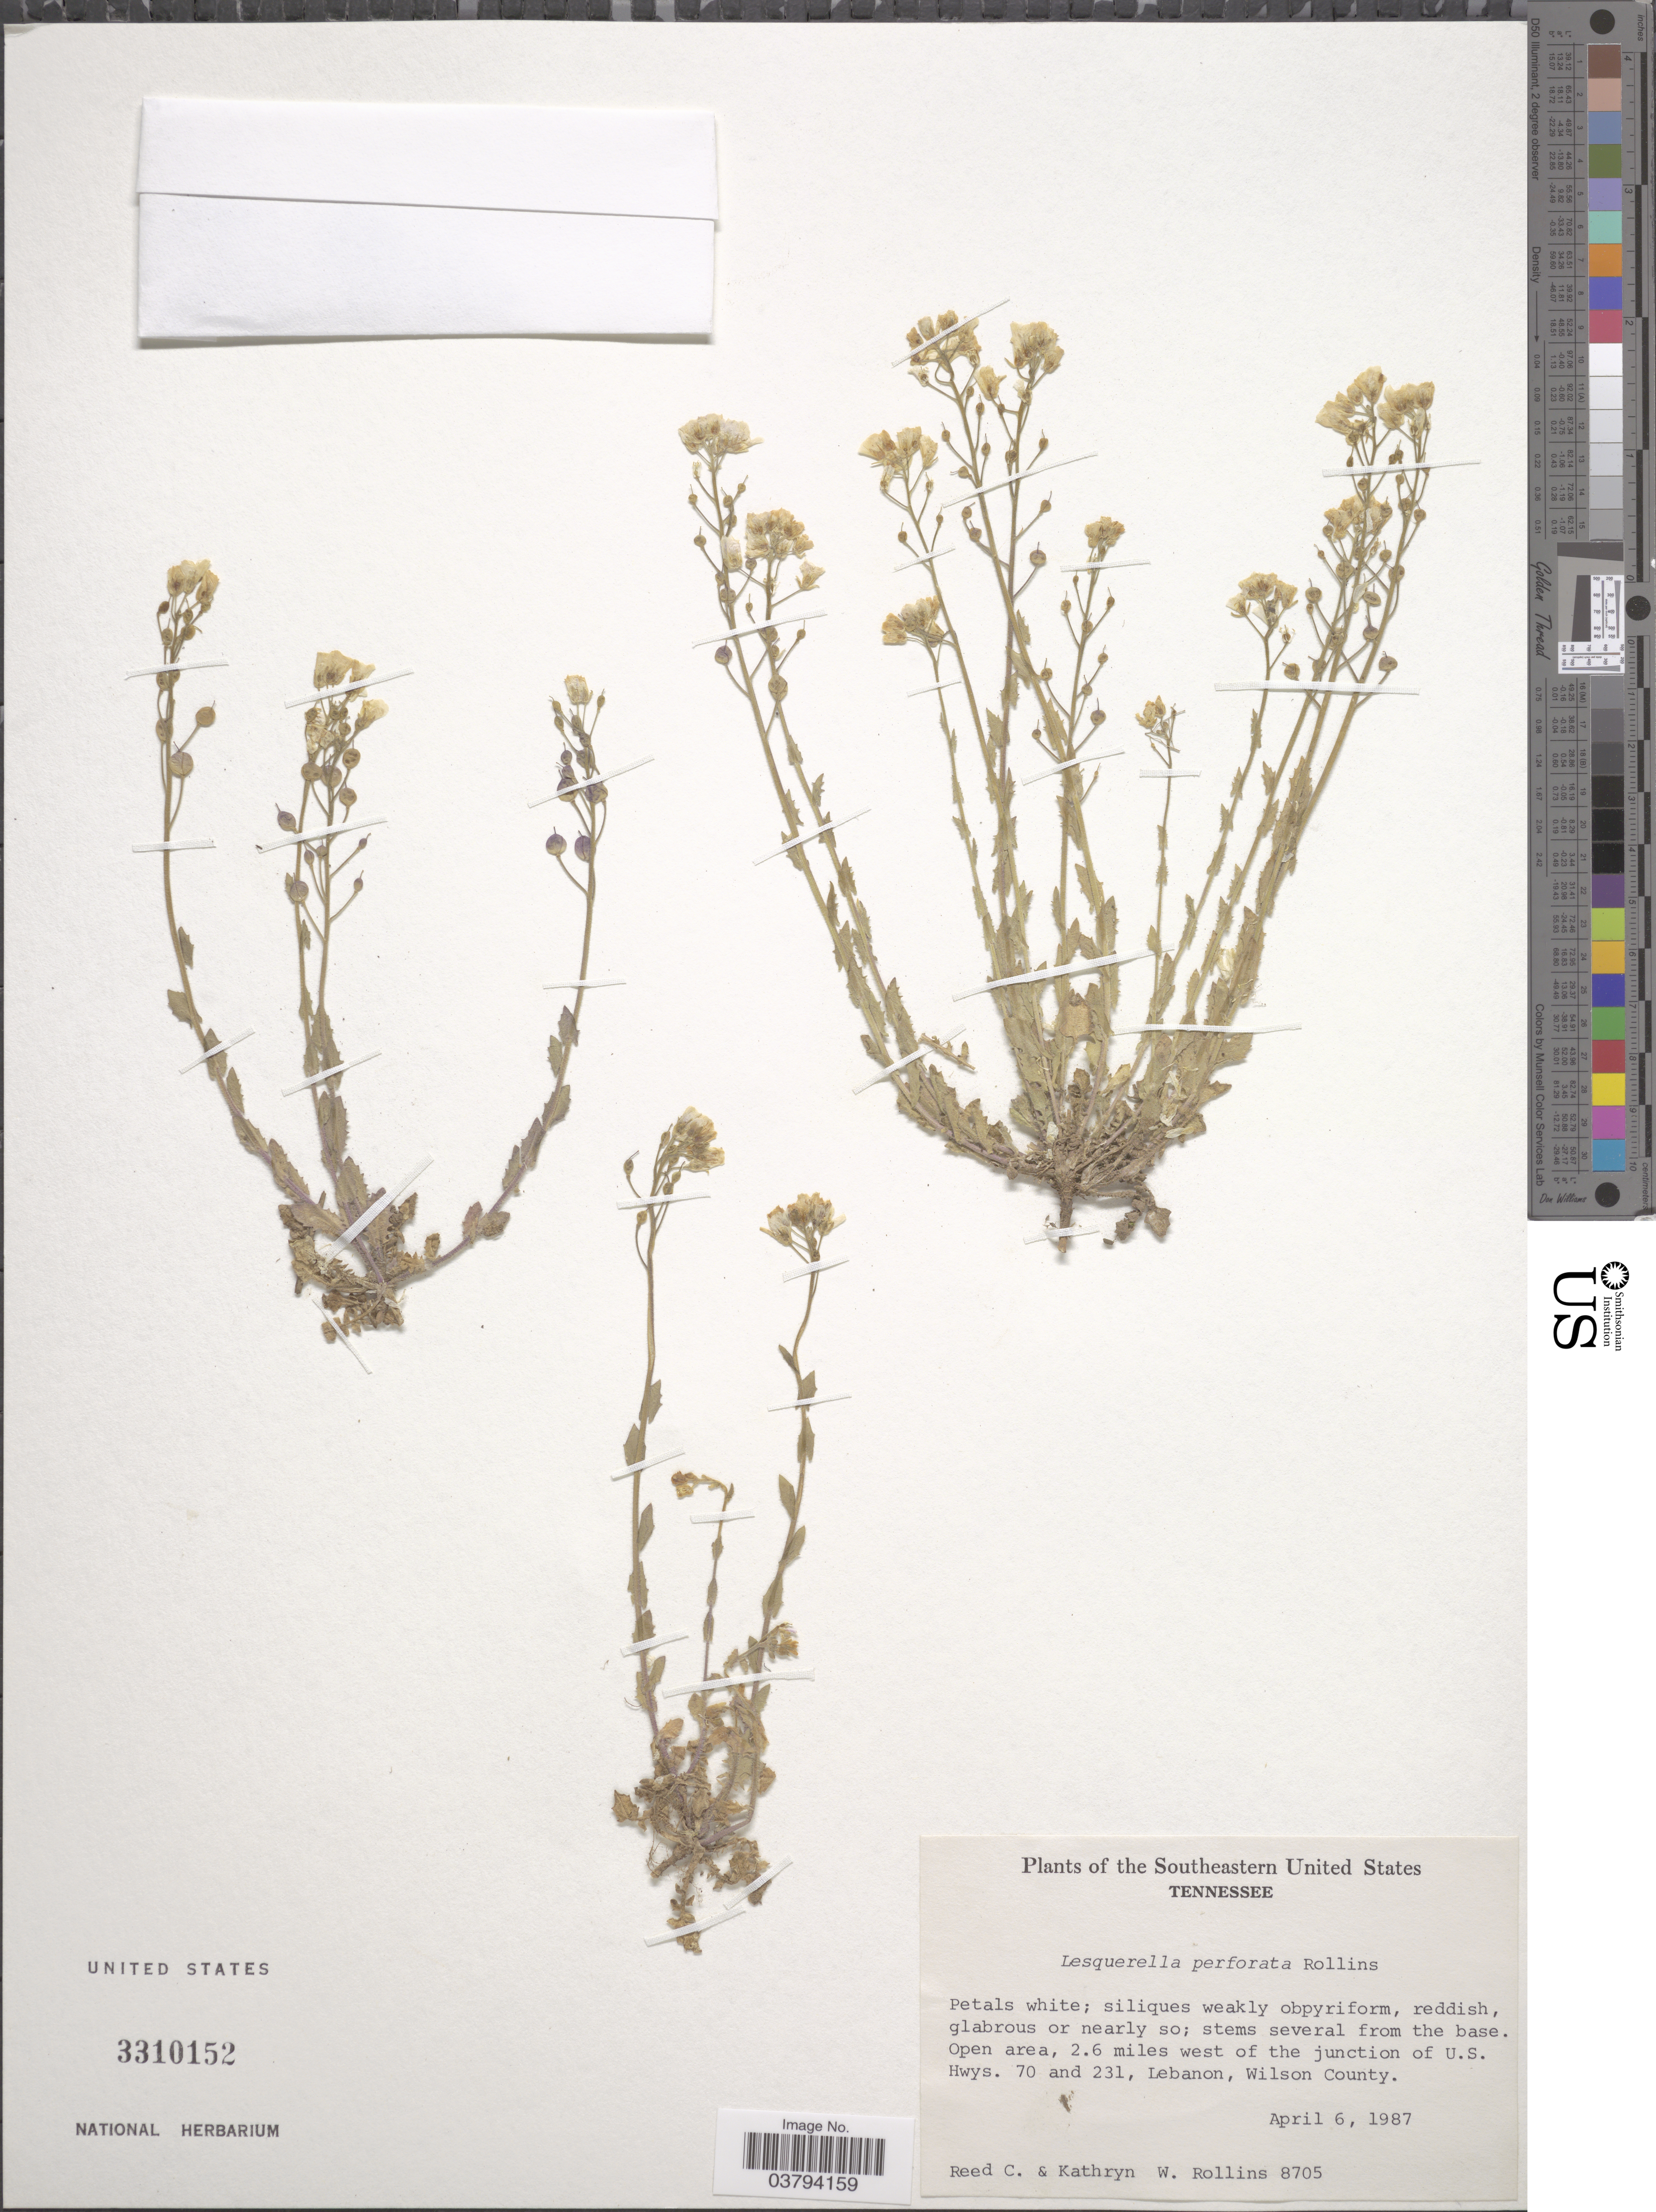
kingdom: Plantae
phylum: Tracheophyta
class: Magnoliopsida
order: Brassicales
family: Brassicaceae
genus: Lesquerella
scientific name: Lesquerella perforata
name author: Rollins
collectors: R. C. Rollins & K. W. Rollins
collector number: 8705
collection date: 1987-04-06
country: United States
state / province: Tennessee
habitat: open area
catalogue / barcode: US 3310152